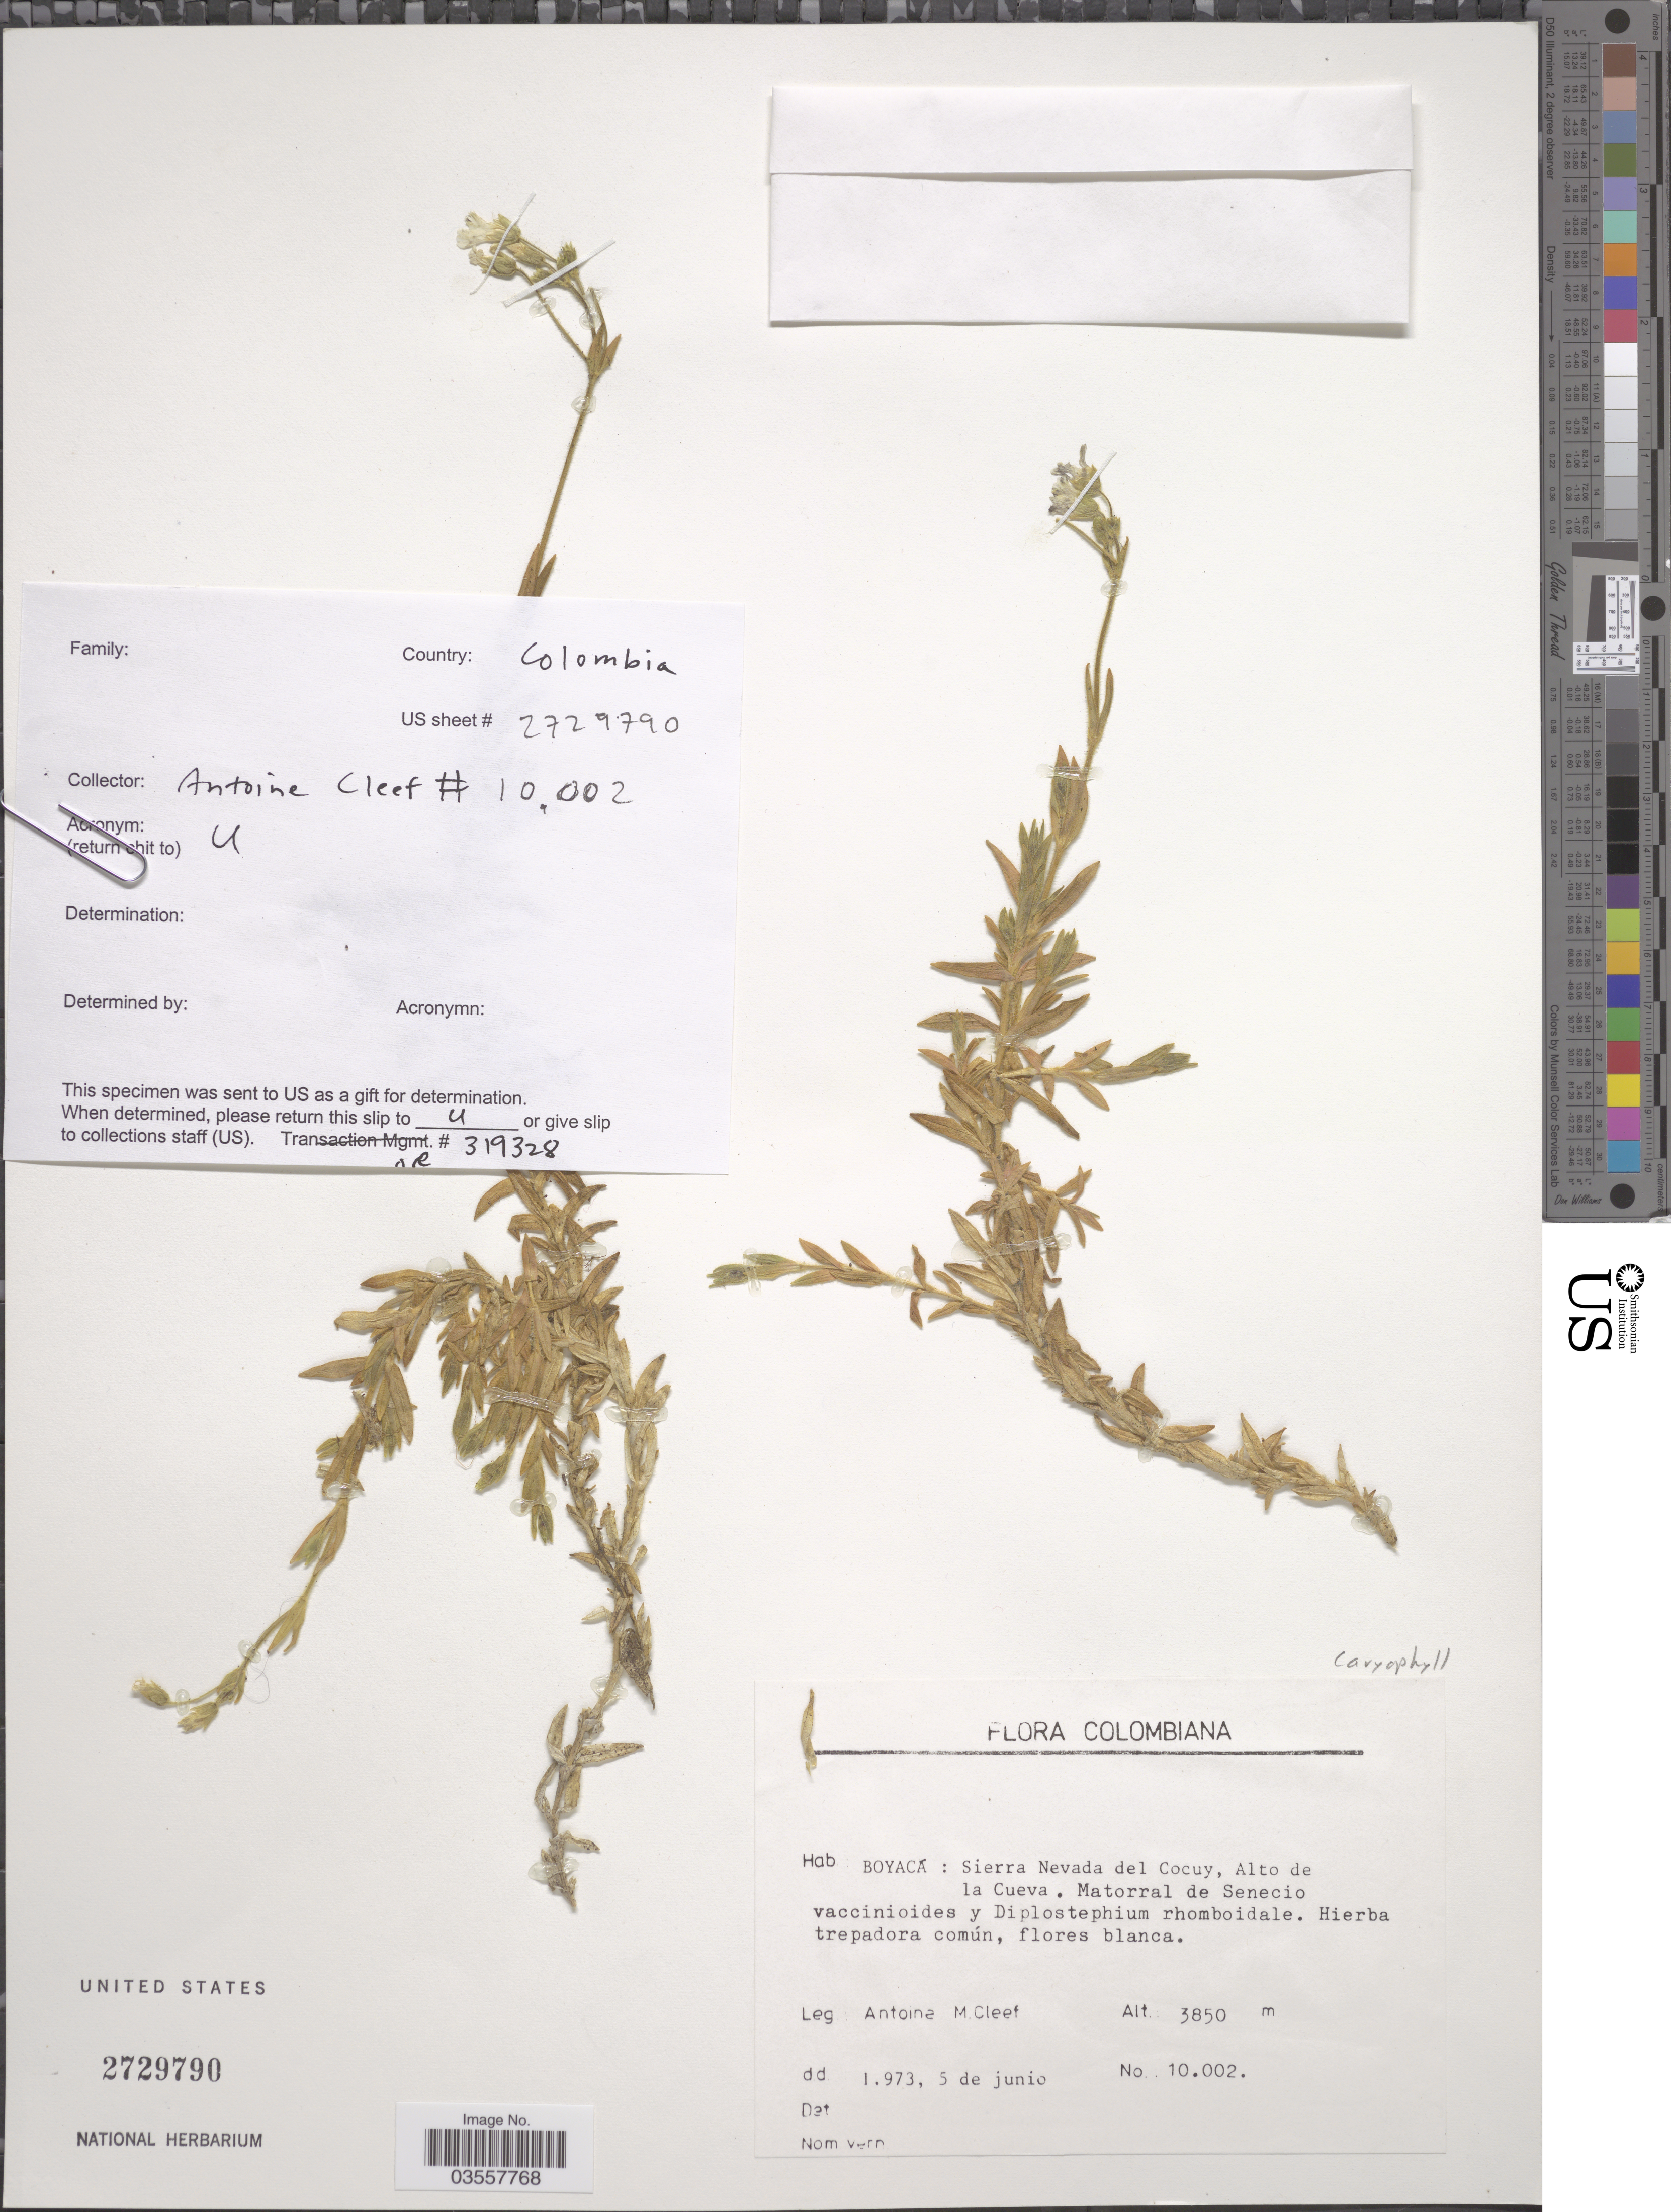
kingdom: Plantae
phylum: Tracheophyta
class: Magnoliopsida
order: Caryophyllales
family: Caryophyllaceae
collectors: A. M. Cleef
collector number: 10002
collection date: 1973-06-05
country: Colombia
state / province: Boyacá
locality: Sierra Nevada del Cocuy, Alto de la Cueva.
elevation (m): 3850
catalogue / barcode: US 2729790